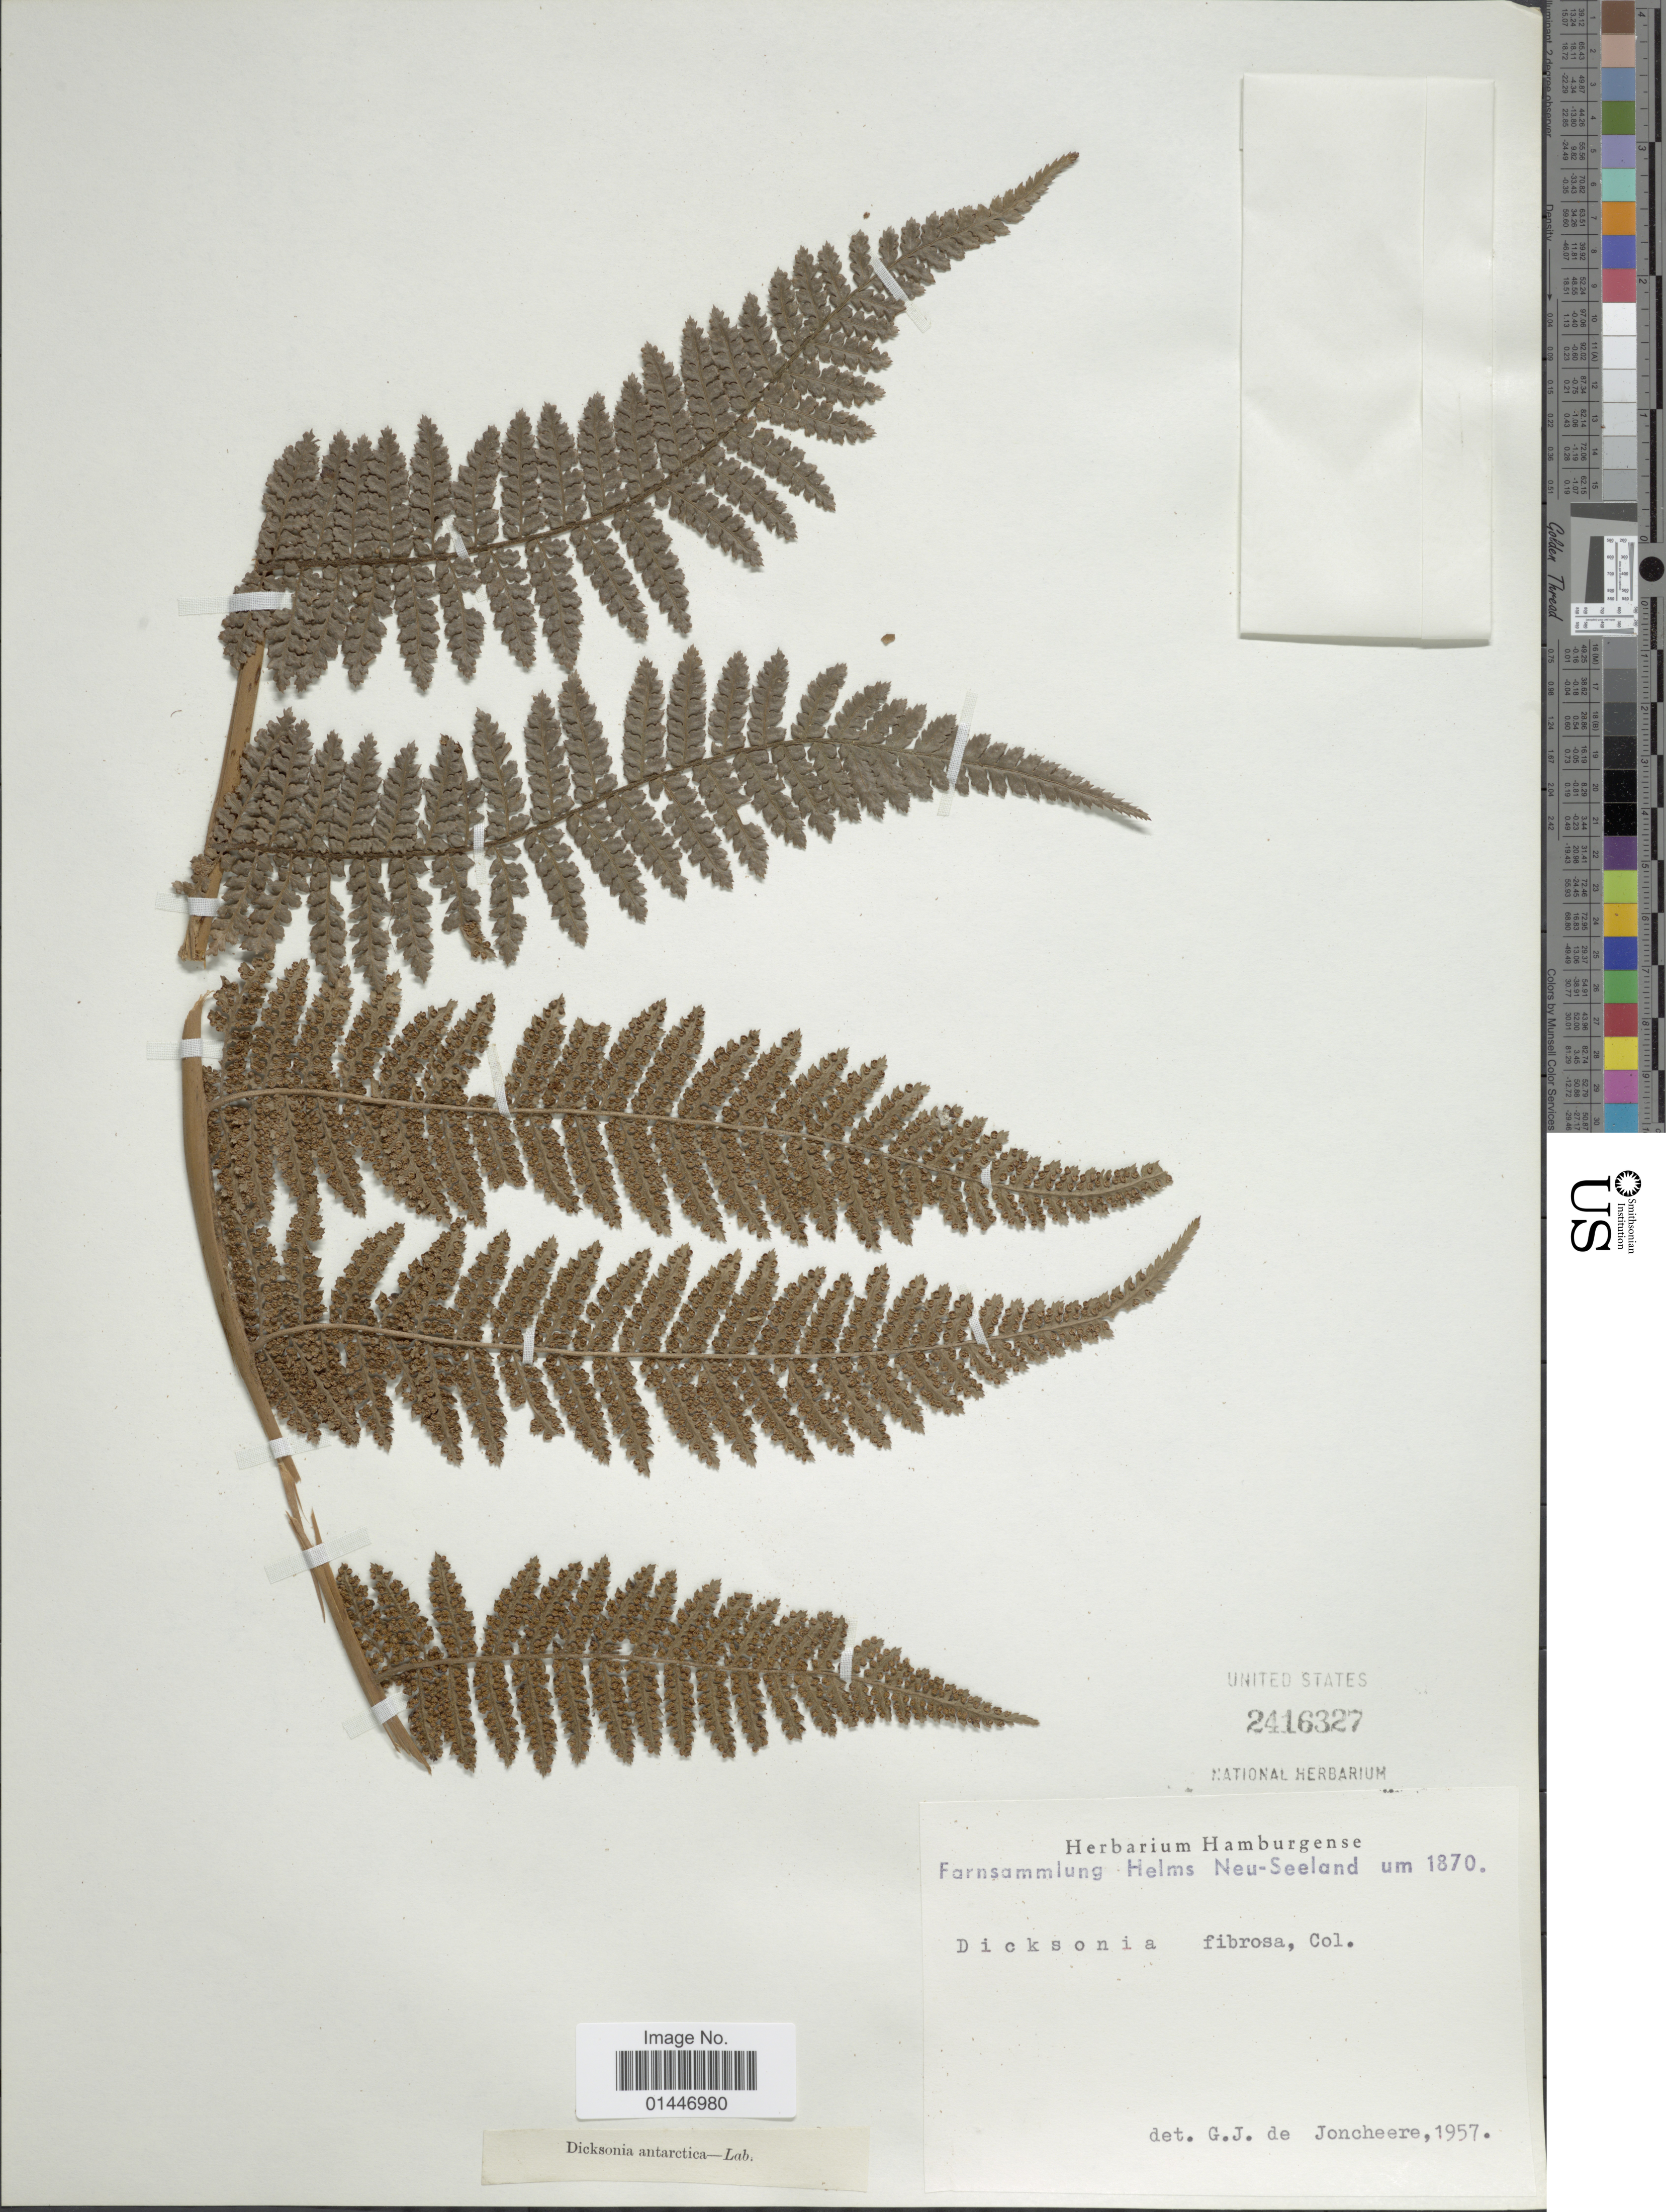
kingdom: Plantae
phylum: Tracheophyta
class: Polypodiopsida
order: Cyatheales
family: Dicksoniaceae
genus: Dicksonia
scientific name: Dicksonia fibrosa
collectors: Helms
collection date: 1870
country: New Zealand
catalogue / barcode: US 2416327